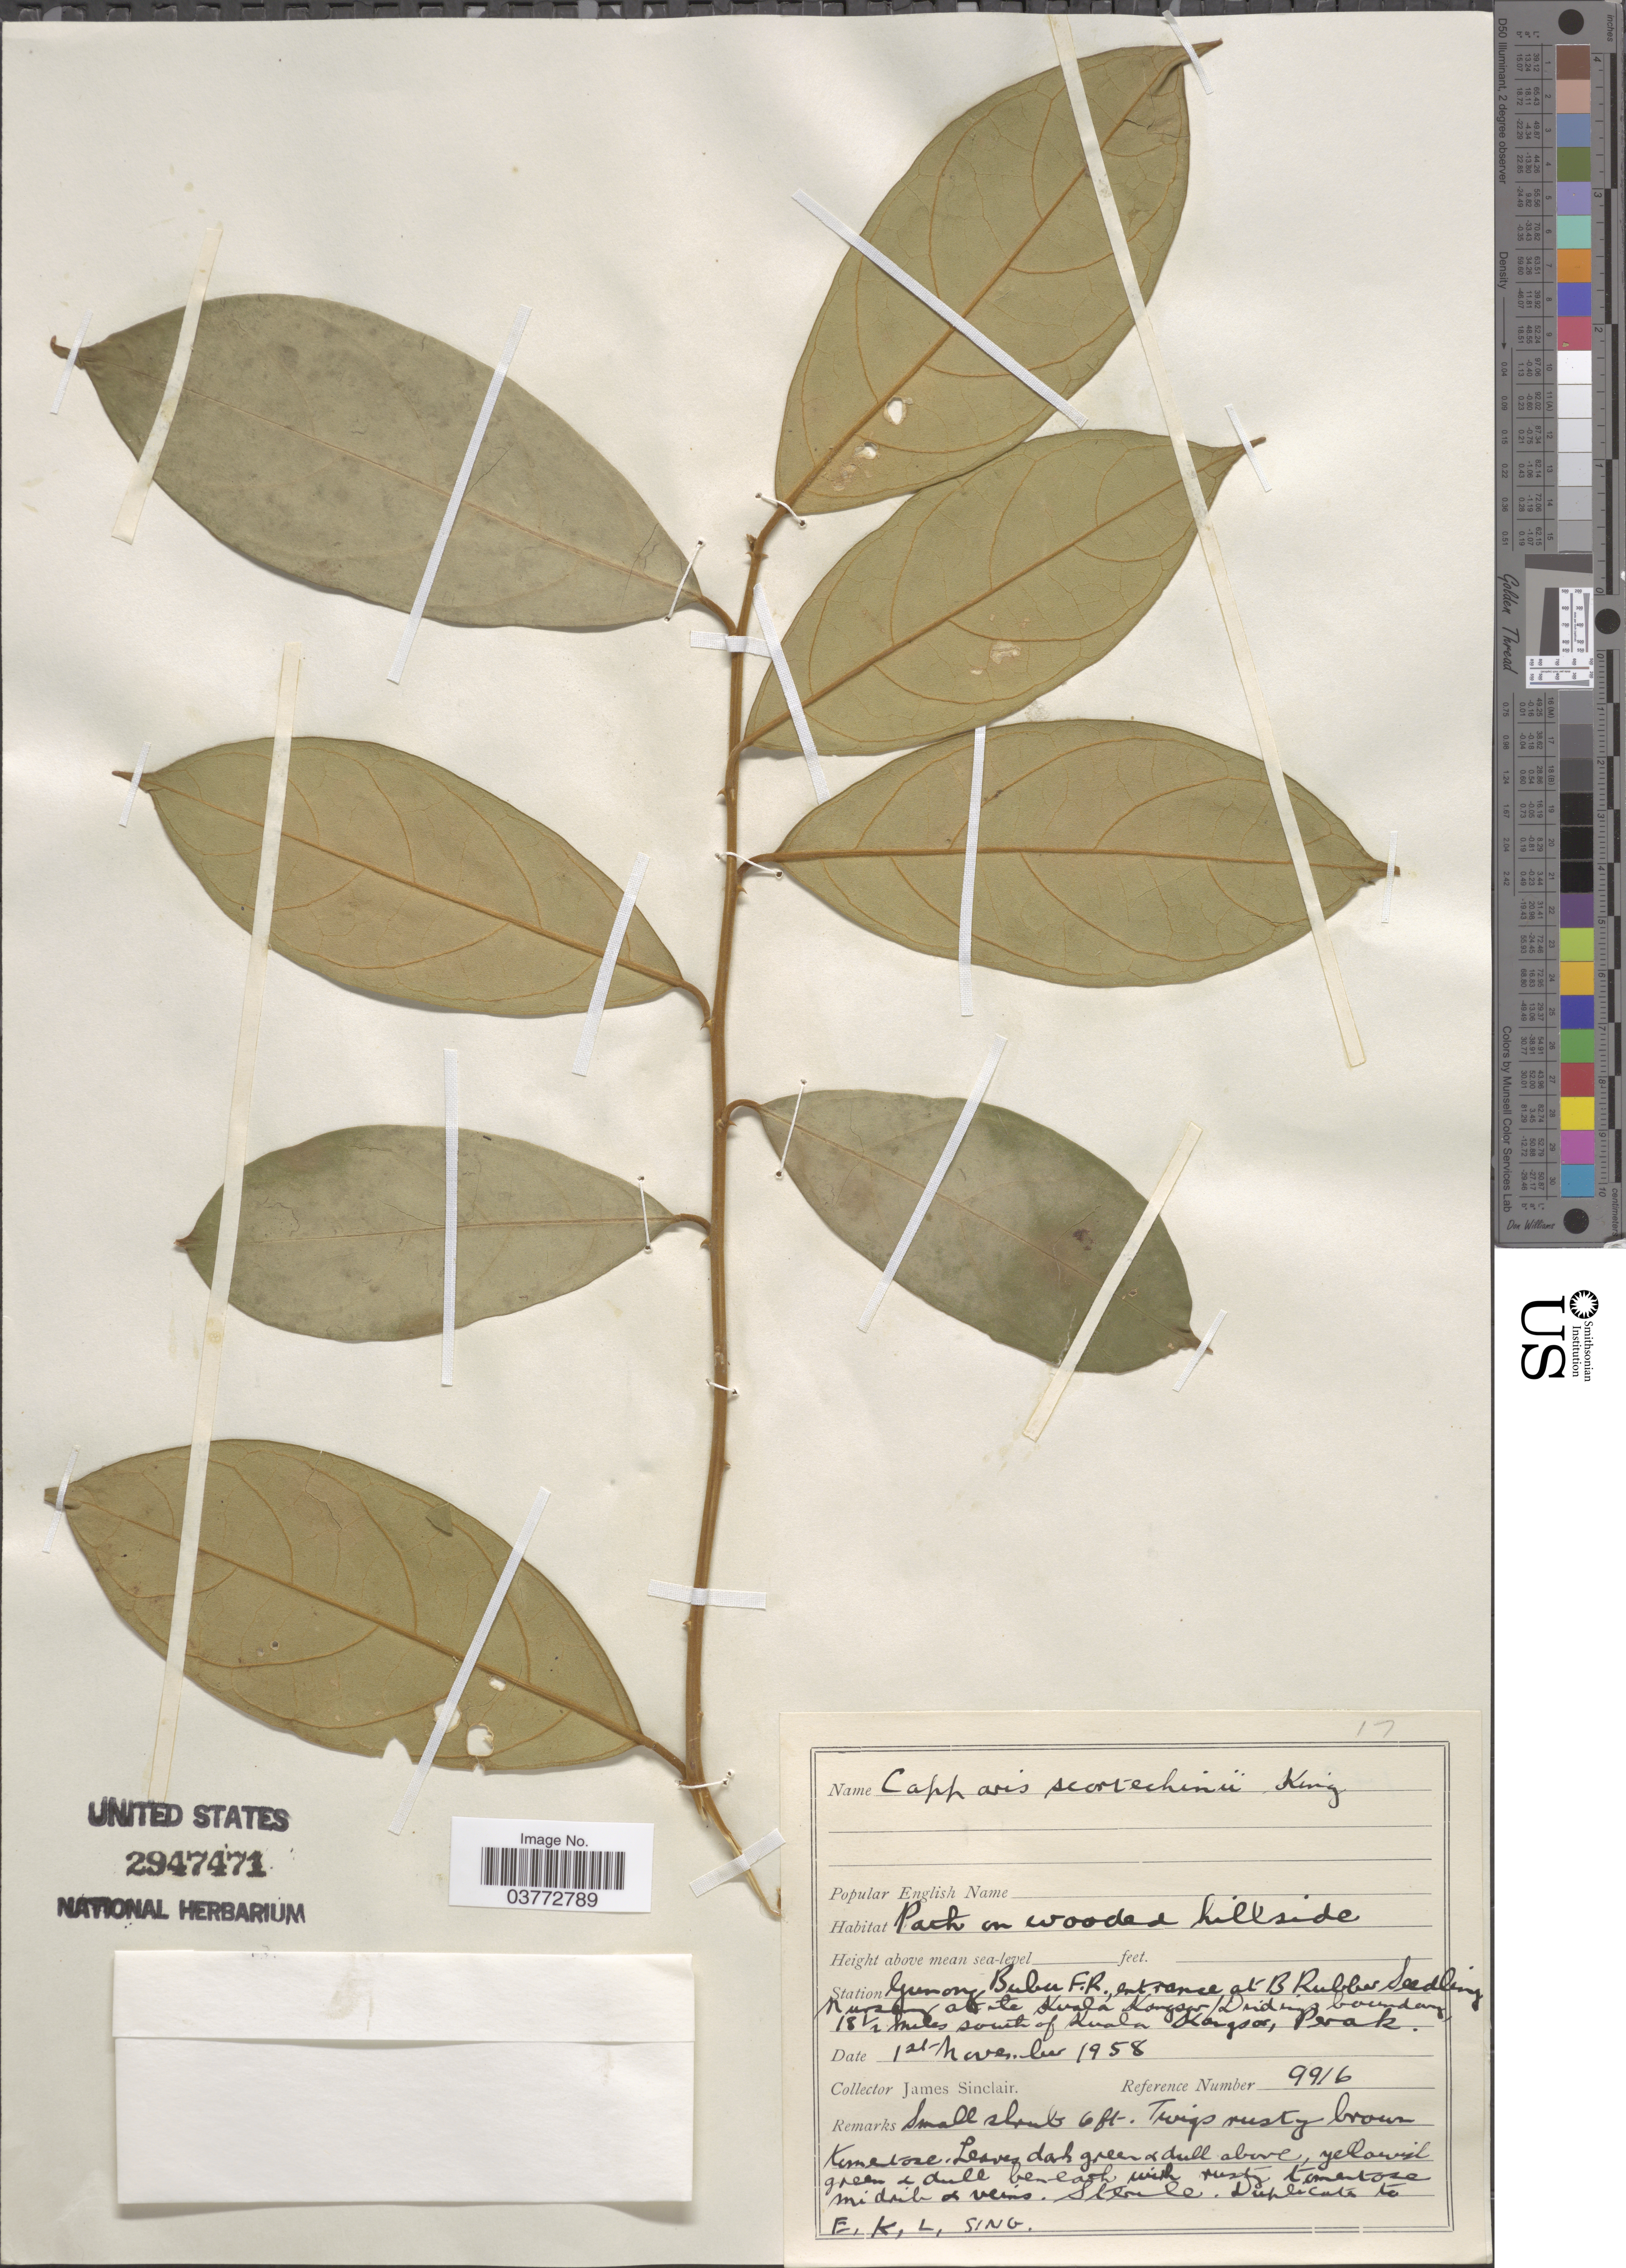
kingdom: Plantae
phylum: Tracheophyta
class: Magnoliopsida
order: Brassicales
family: Capparaceae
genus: Capparis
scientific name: Capparis scortechinii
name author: King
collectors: J. Sinclair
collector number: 9916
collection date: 1958-11-01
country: Malaysia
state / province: Perak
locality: Station Gunong Bubu F. R., entrance at B Rubber Seedling Nursery at the Kuala Kongsor/ Deidings boundary 18½ miles south of Kuala Kongsor. [interpreted]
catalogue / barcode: US 2947471